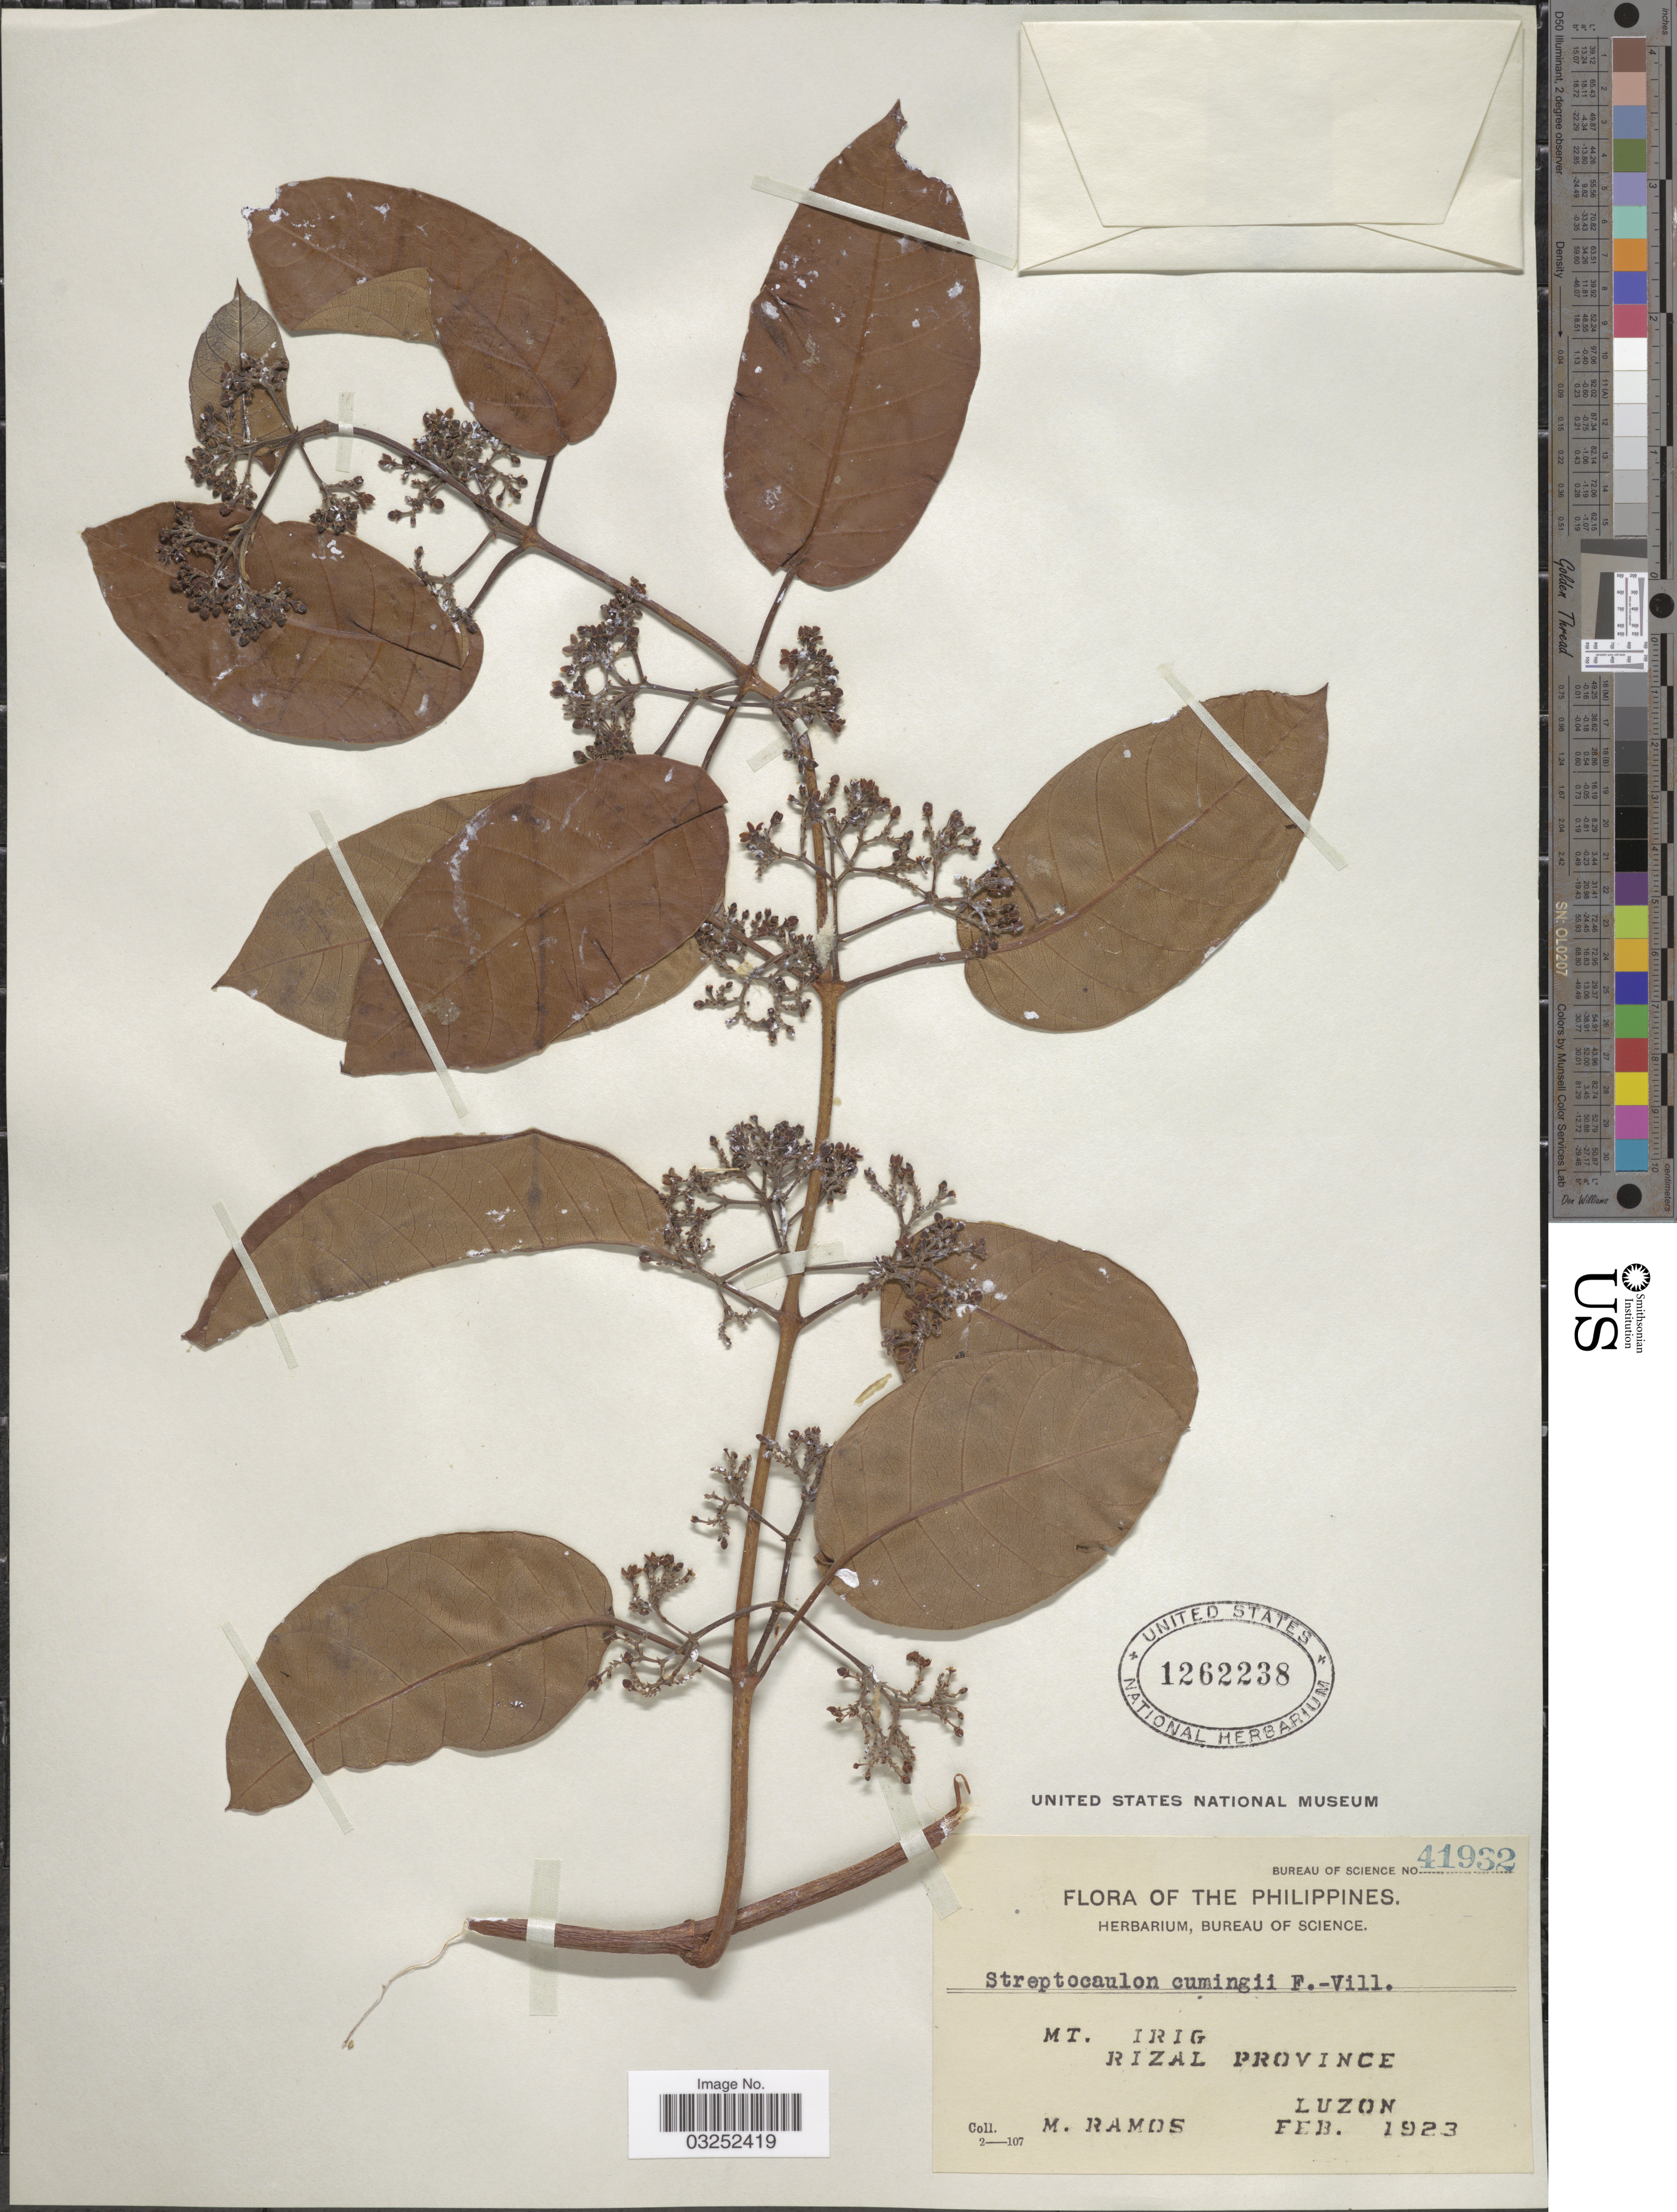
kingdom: Plantae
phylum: Tracheophyta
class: Magnoliopsida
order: Gentianales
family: Apocynaceae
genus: Streptocaulon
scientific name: Streptocaulon cumingii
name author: (Turcz.) Fern.-Vill.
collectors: M. Ramos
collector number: Bureau of Science 41932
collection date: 1923-02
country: Philippines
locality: Mt. Irig, Rizal Province, Luzon.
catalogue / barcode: US 1262238